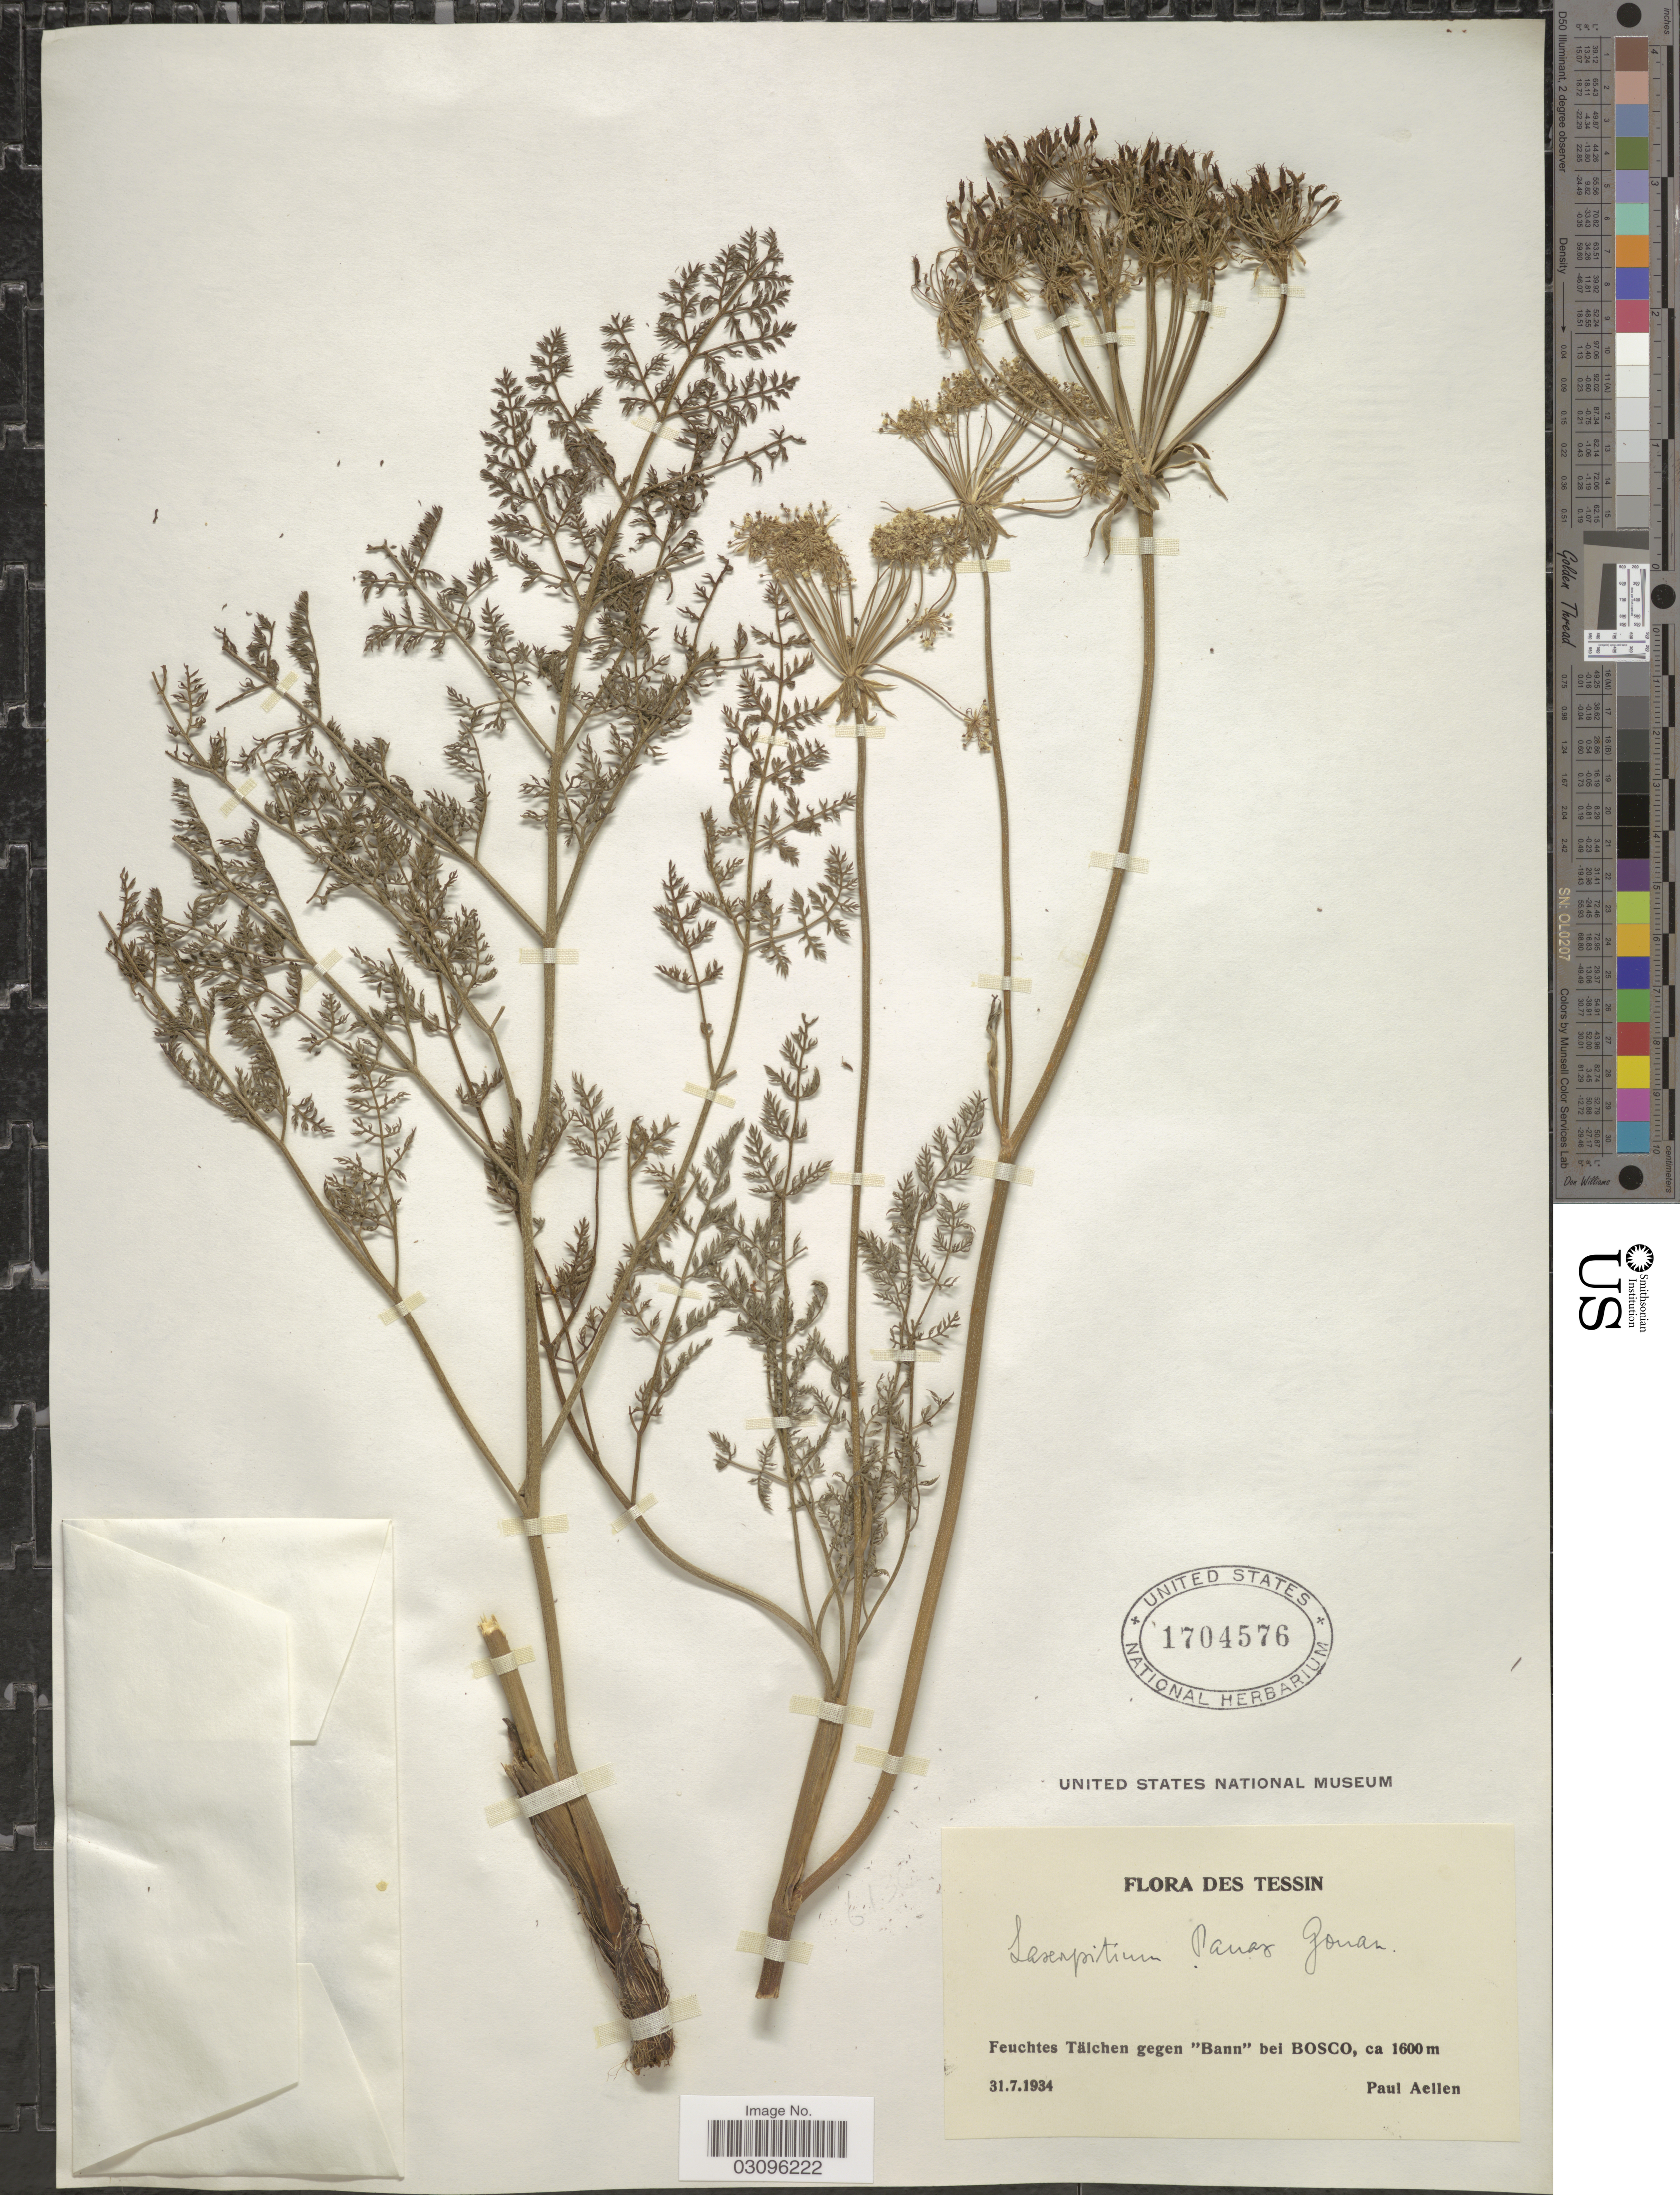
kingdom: Plantae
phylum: Tracheophyta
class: Magnoliopsida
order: Apiales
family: Apiaceae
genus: Laserpitium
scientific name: Laserpitium panax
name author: Gouan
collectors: P. Aellen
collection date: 1934-07-31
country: Switzerland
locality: Tessin. Feuchtes Tälchen gegen "Bann" bei Bosco.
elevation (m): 1600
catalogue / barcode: US 1704576